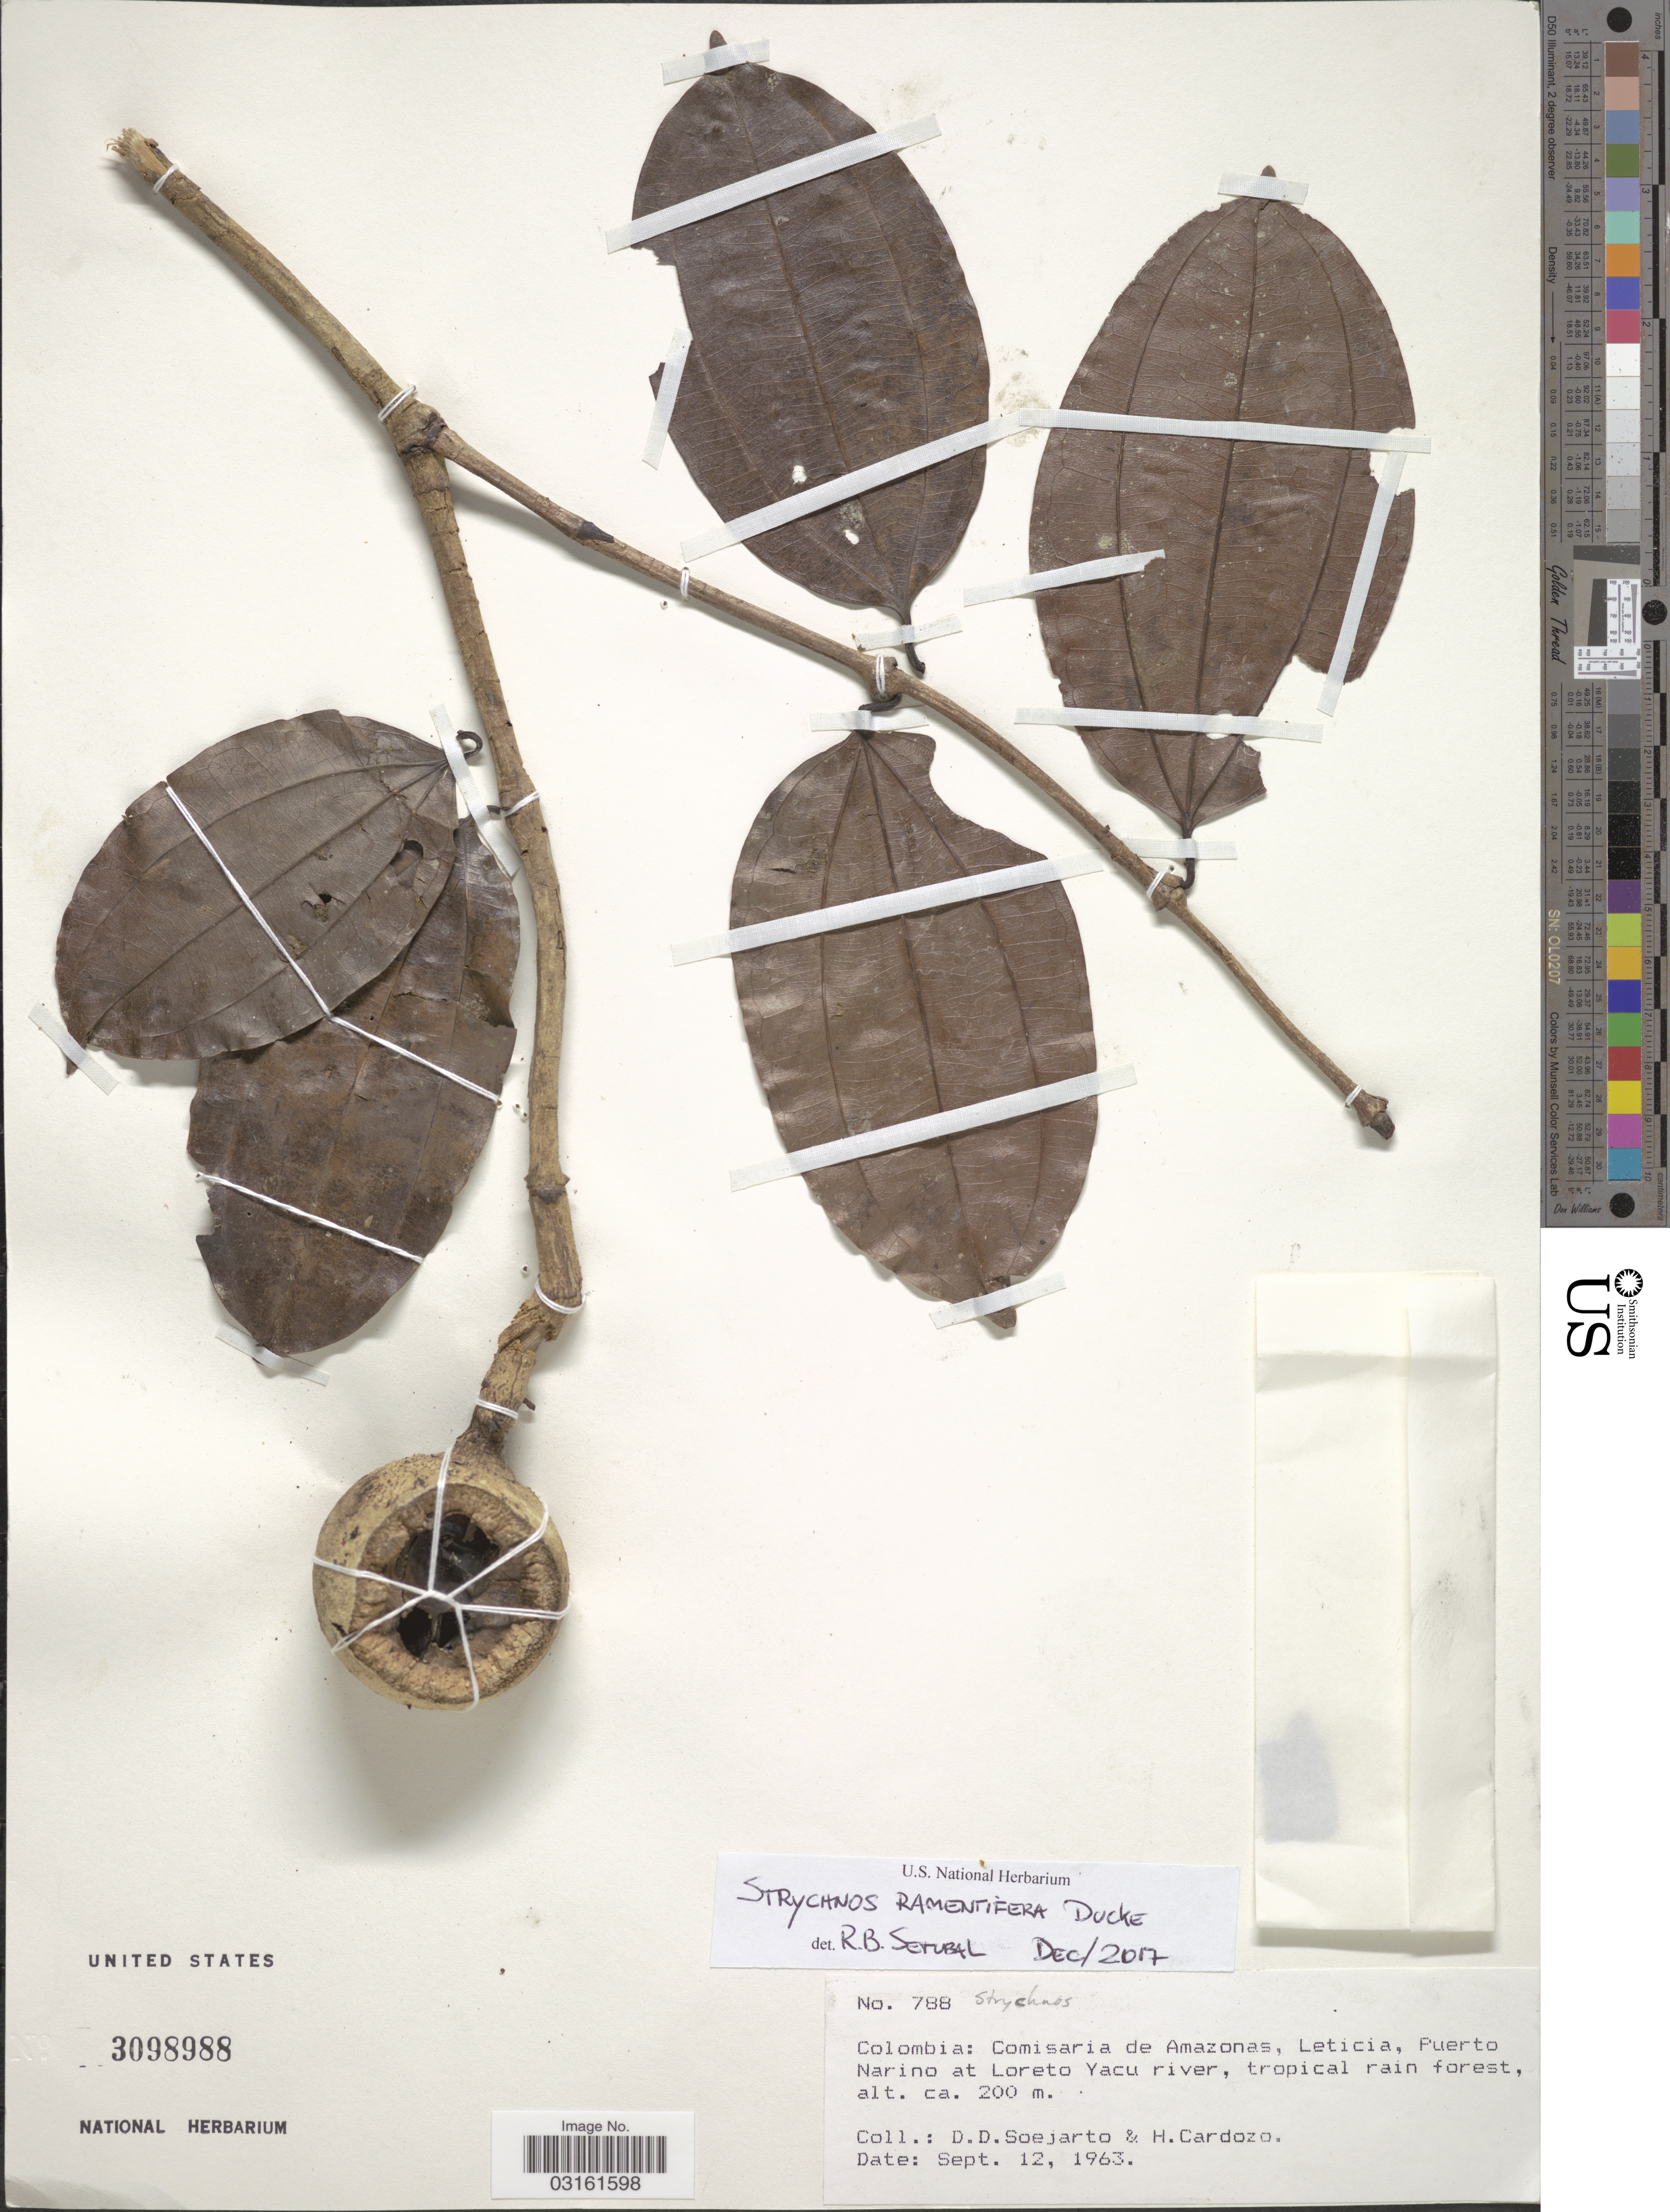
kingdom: Plantae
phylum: Tracheophyta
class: Magnoliopsida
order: Gentianales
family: Loganiaceae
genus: Strychnos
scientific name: Strychnos ramentifera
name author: Ducke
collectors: H. Cardozo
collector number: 788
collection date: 1963-09-12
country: Colombia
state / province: Amazônas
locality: Comisaria de Amazonas, Leticia, Puerto Narino at Loreto Yacu river.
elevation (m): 200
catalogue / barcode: US 3098988